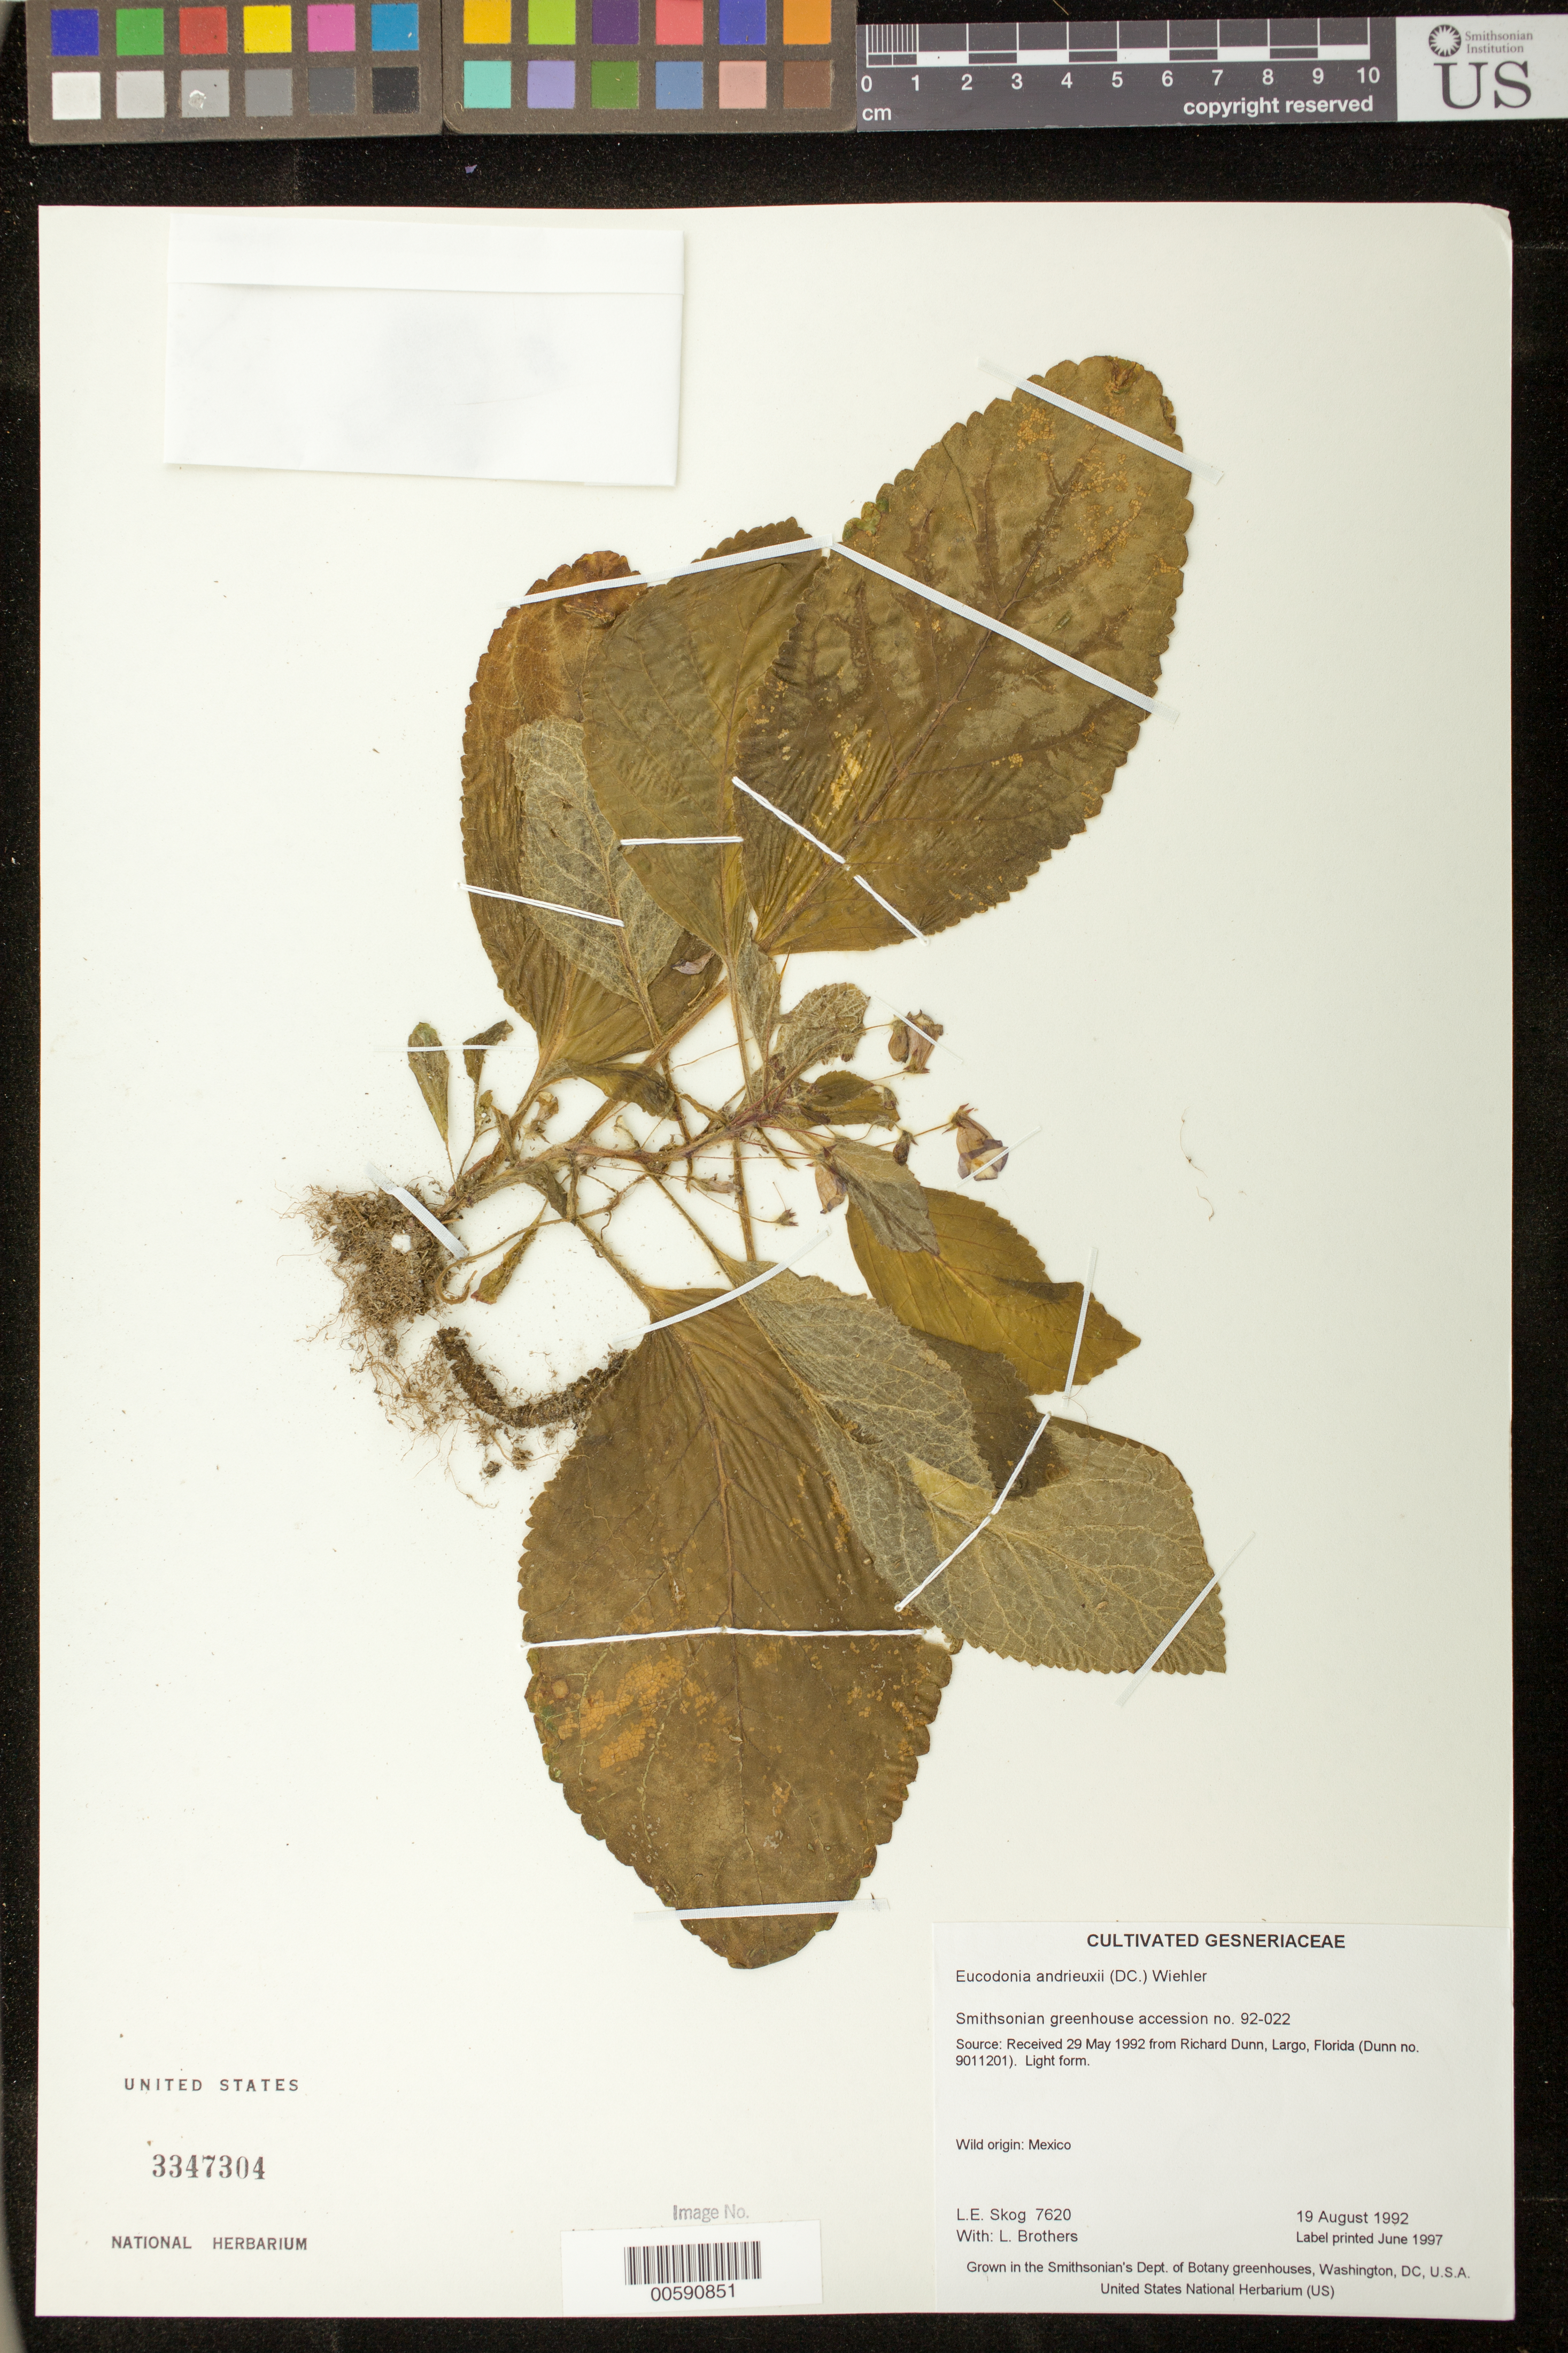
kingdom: Plantae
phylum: Tracheophyta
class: Magnoliopsida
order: Lamiales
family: Gesneriaceae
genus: Eucodonia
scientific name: Eucodonia andrieuxii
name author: (DC.) Wiehler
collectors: L. E. Skog & L. Brothers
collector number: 7620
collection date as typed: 19 Aug 1992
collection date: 1992-08-19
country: Mexico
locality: Grown in the Smithsonian's Dept. of Botany greenhouses, Washington, DC, U.S.A.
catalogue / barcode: US 3347304